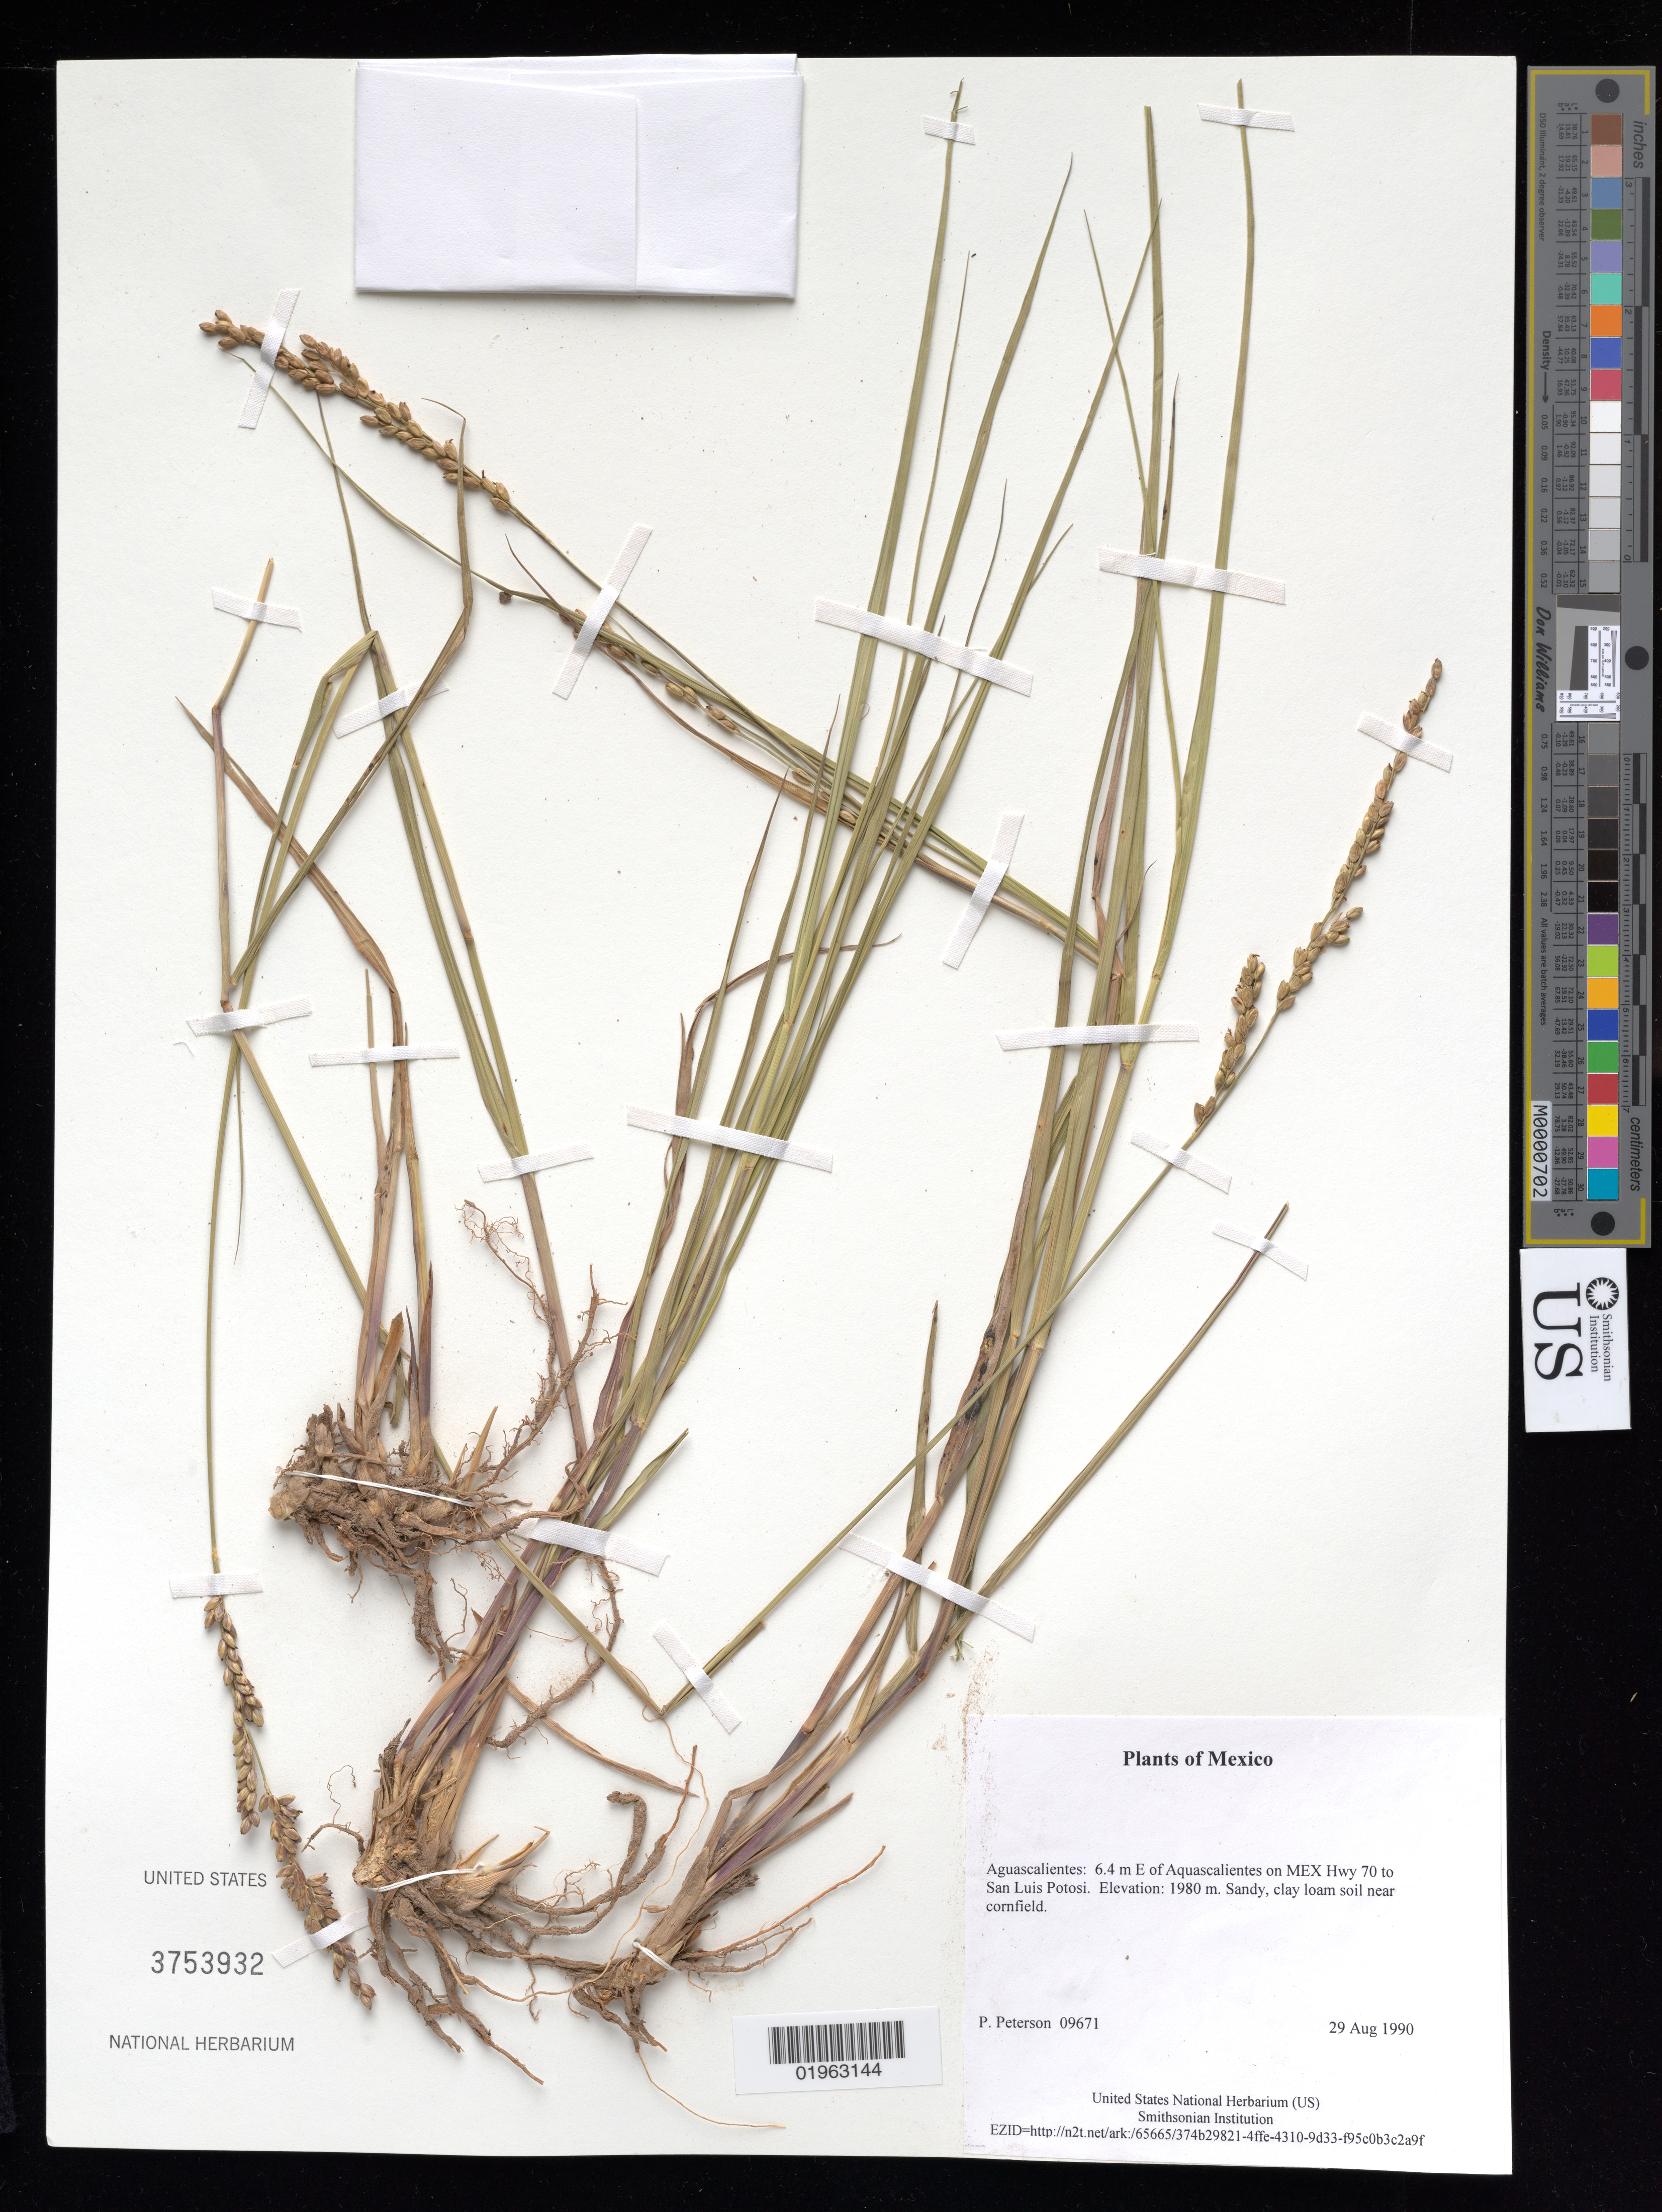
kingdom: Plantae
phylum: Tracheophyta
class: Liliopsida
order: Poales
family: Poaceae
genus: Hopia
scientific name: Hopia obtusa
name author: (Kunth) Zuloaga & Morrone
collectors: P. M. Peterson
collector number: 09671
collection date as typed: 29 Aug 1990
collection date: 1990-08-29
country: Mexico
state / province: Aguascalientes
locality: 6.4 m E of Aquascalientes on MEX Hwy 70 to San Luis Potosi.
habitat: Sandy, clay loam soil near cornfield.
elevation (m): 1980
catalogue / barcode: US 3753932